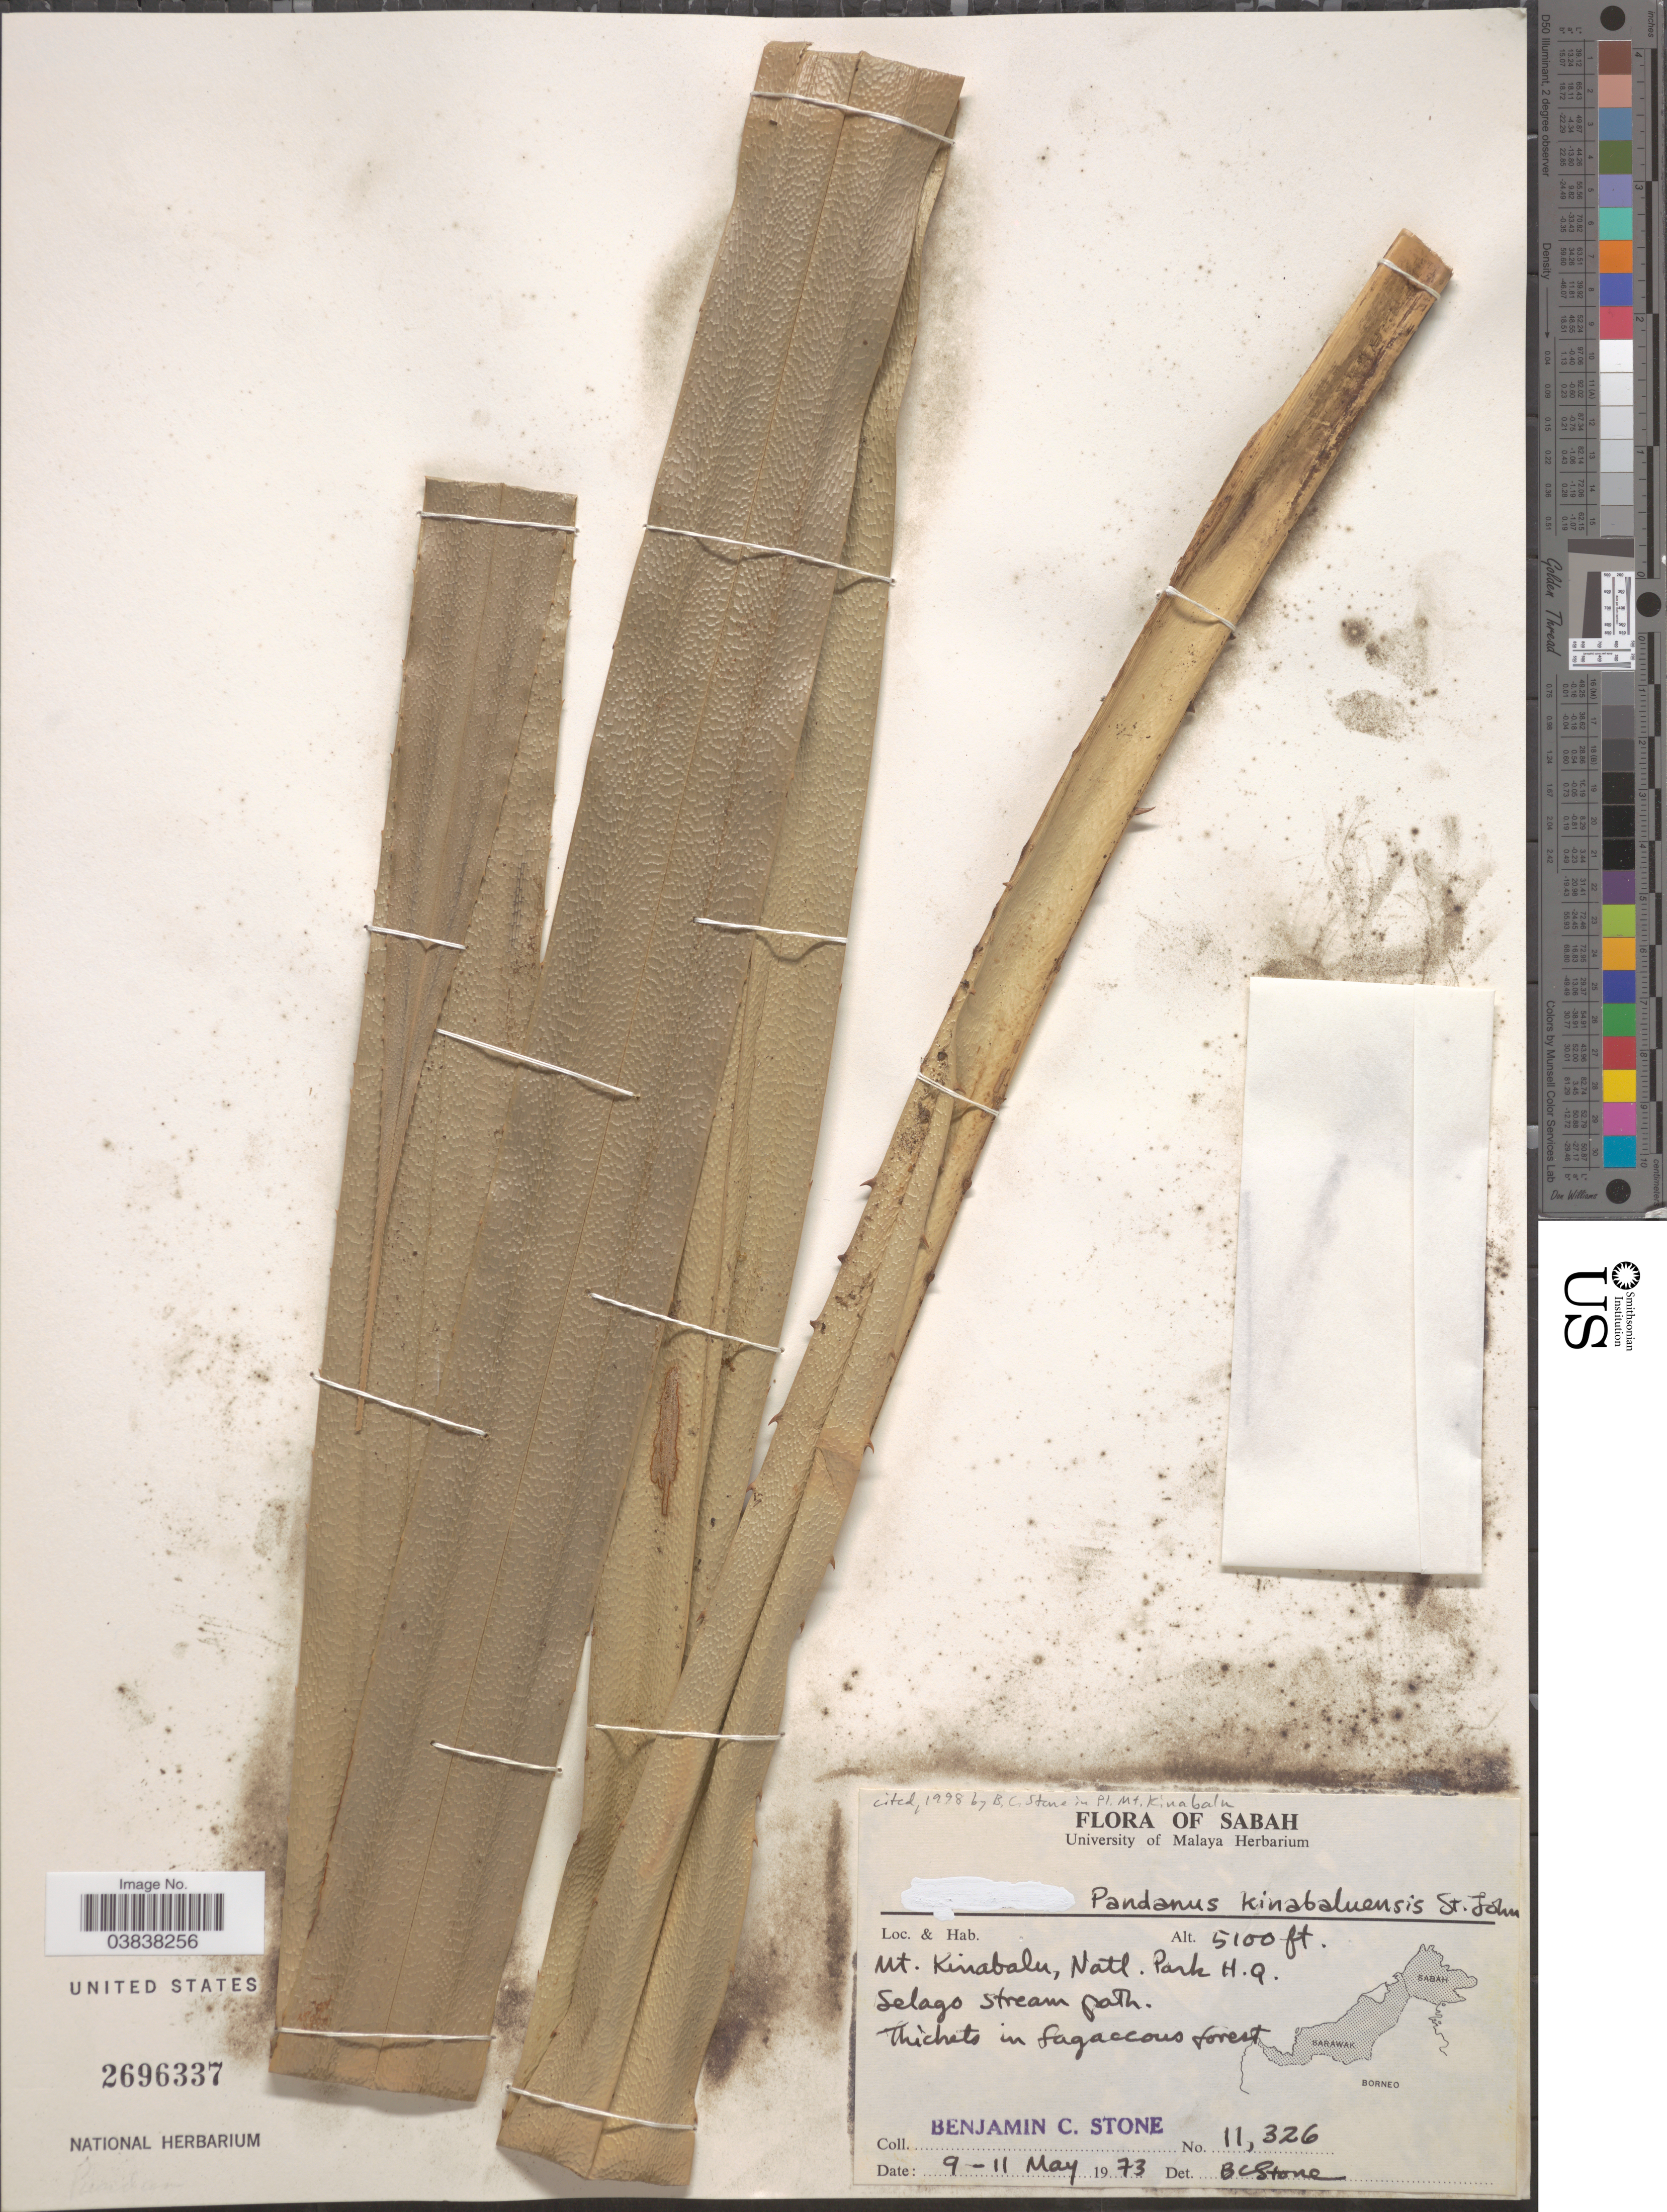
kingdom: Plantae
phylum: Tracheophyta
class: Liliopsida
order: Pandanales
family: Pandanaceae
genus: Pandanus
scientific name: Pandanus kinabaluensis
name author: H. St. John & B.C. Stone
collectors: B. C. Stone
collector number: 11326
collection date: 1973-05-09/1973-05-11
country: Malaysia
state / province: Sabah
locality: Mt. Kinabalu, Natl. Park H. Q. Selago stream path.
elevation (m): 1554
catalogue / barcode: US 2696337